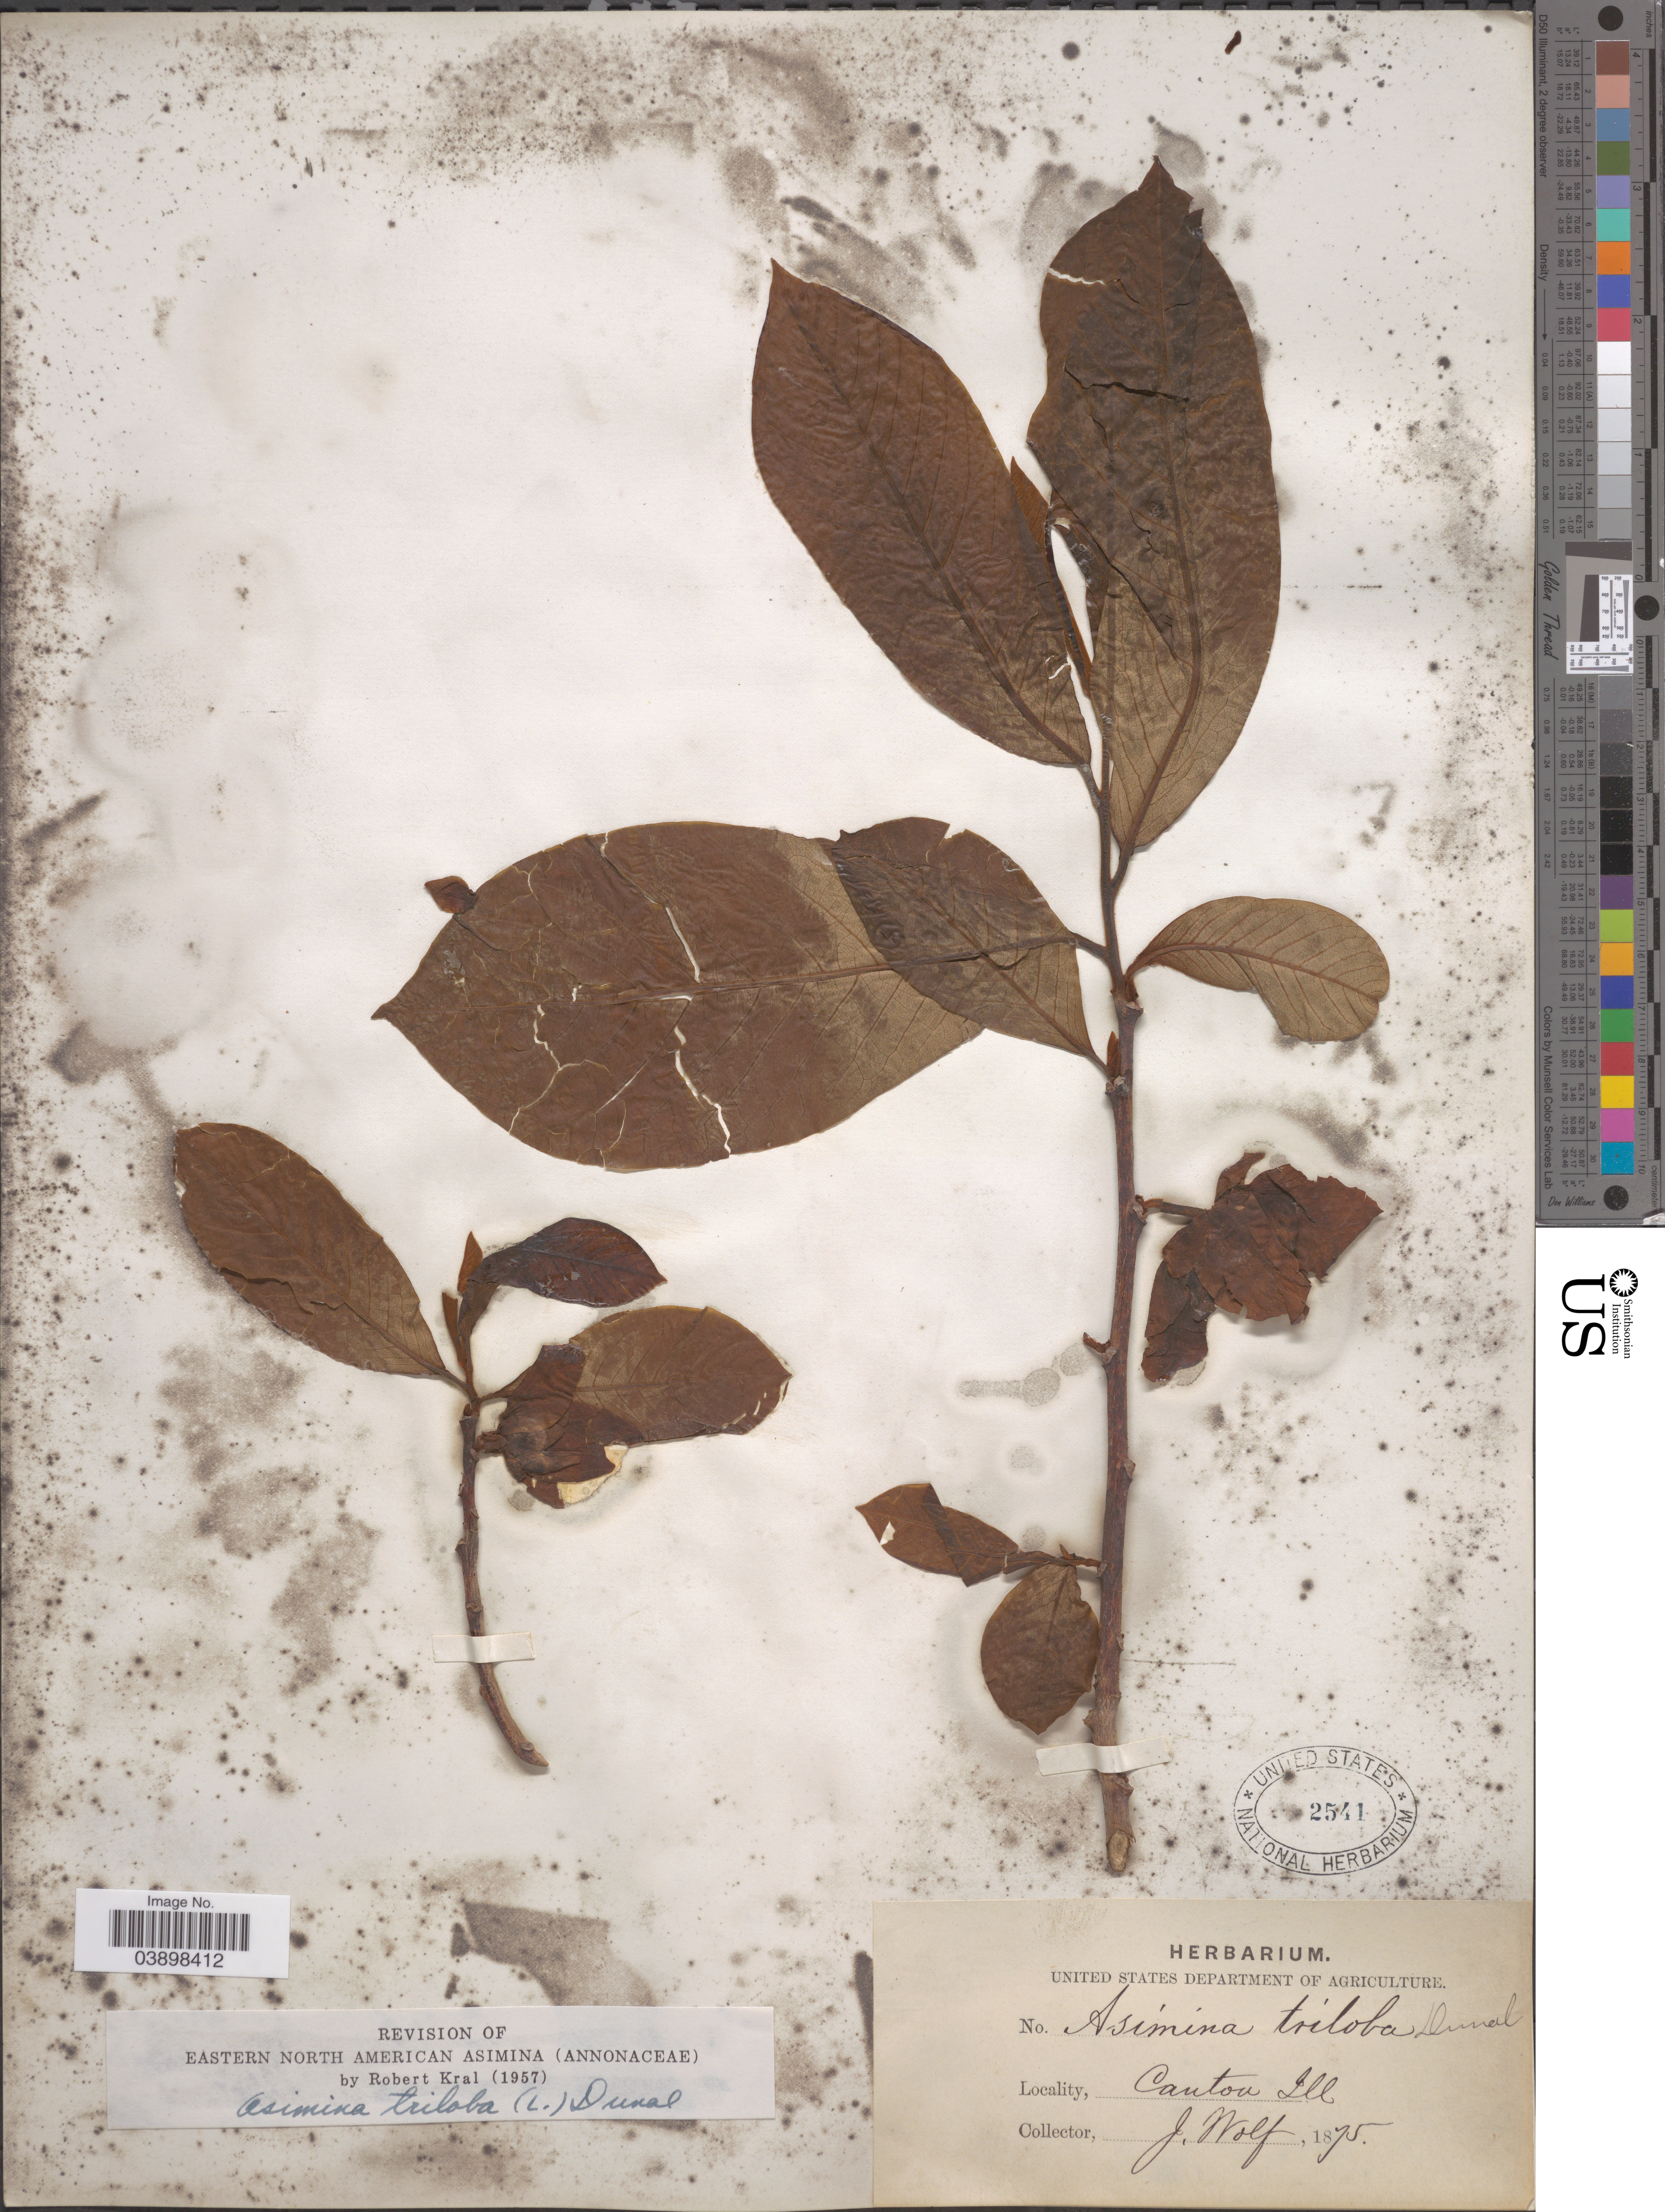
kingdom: Plantae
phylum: Tracheophyta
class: Magnoliopsida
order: Magnoliales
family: Annonaceae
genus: Asimina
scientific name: Asimina triloba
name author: (L.) Dunal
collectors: J. Wolf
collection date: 1875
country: United States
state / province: Illinois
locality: Canton.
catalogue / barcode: US 2541